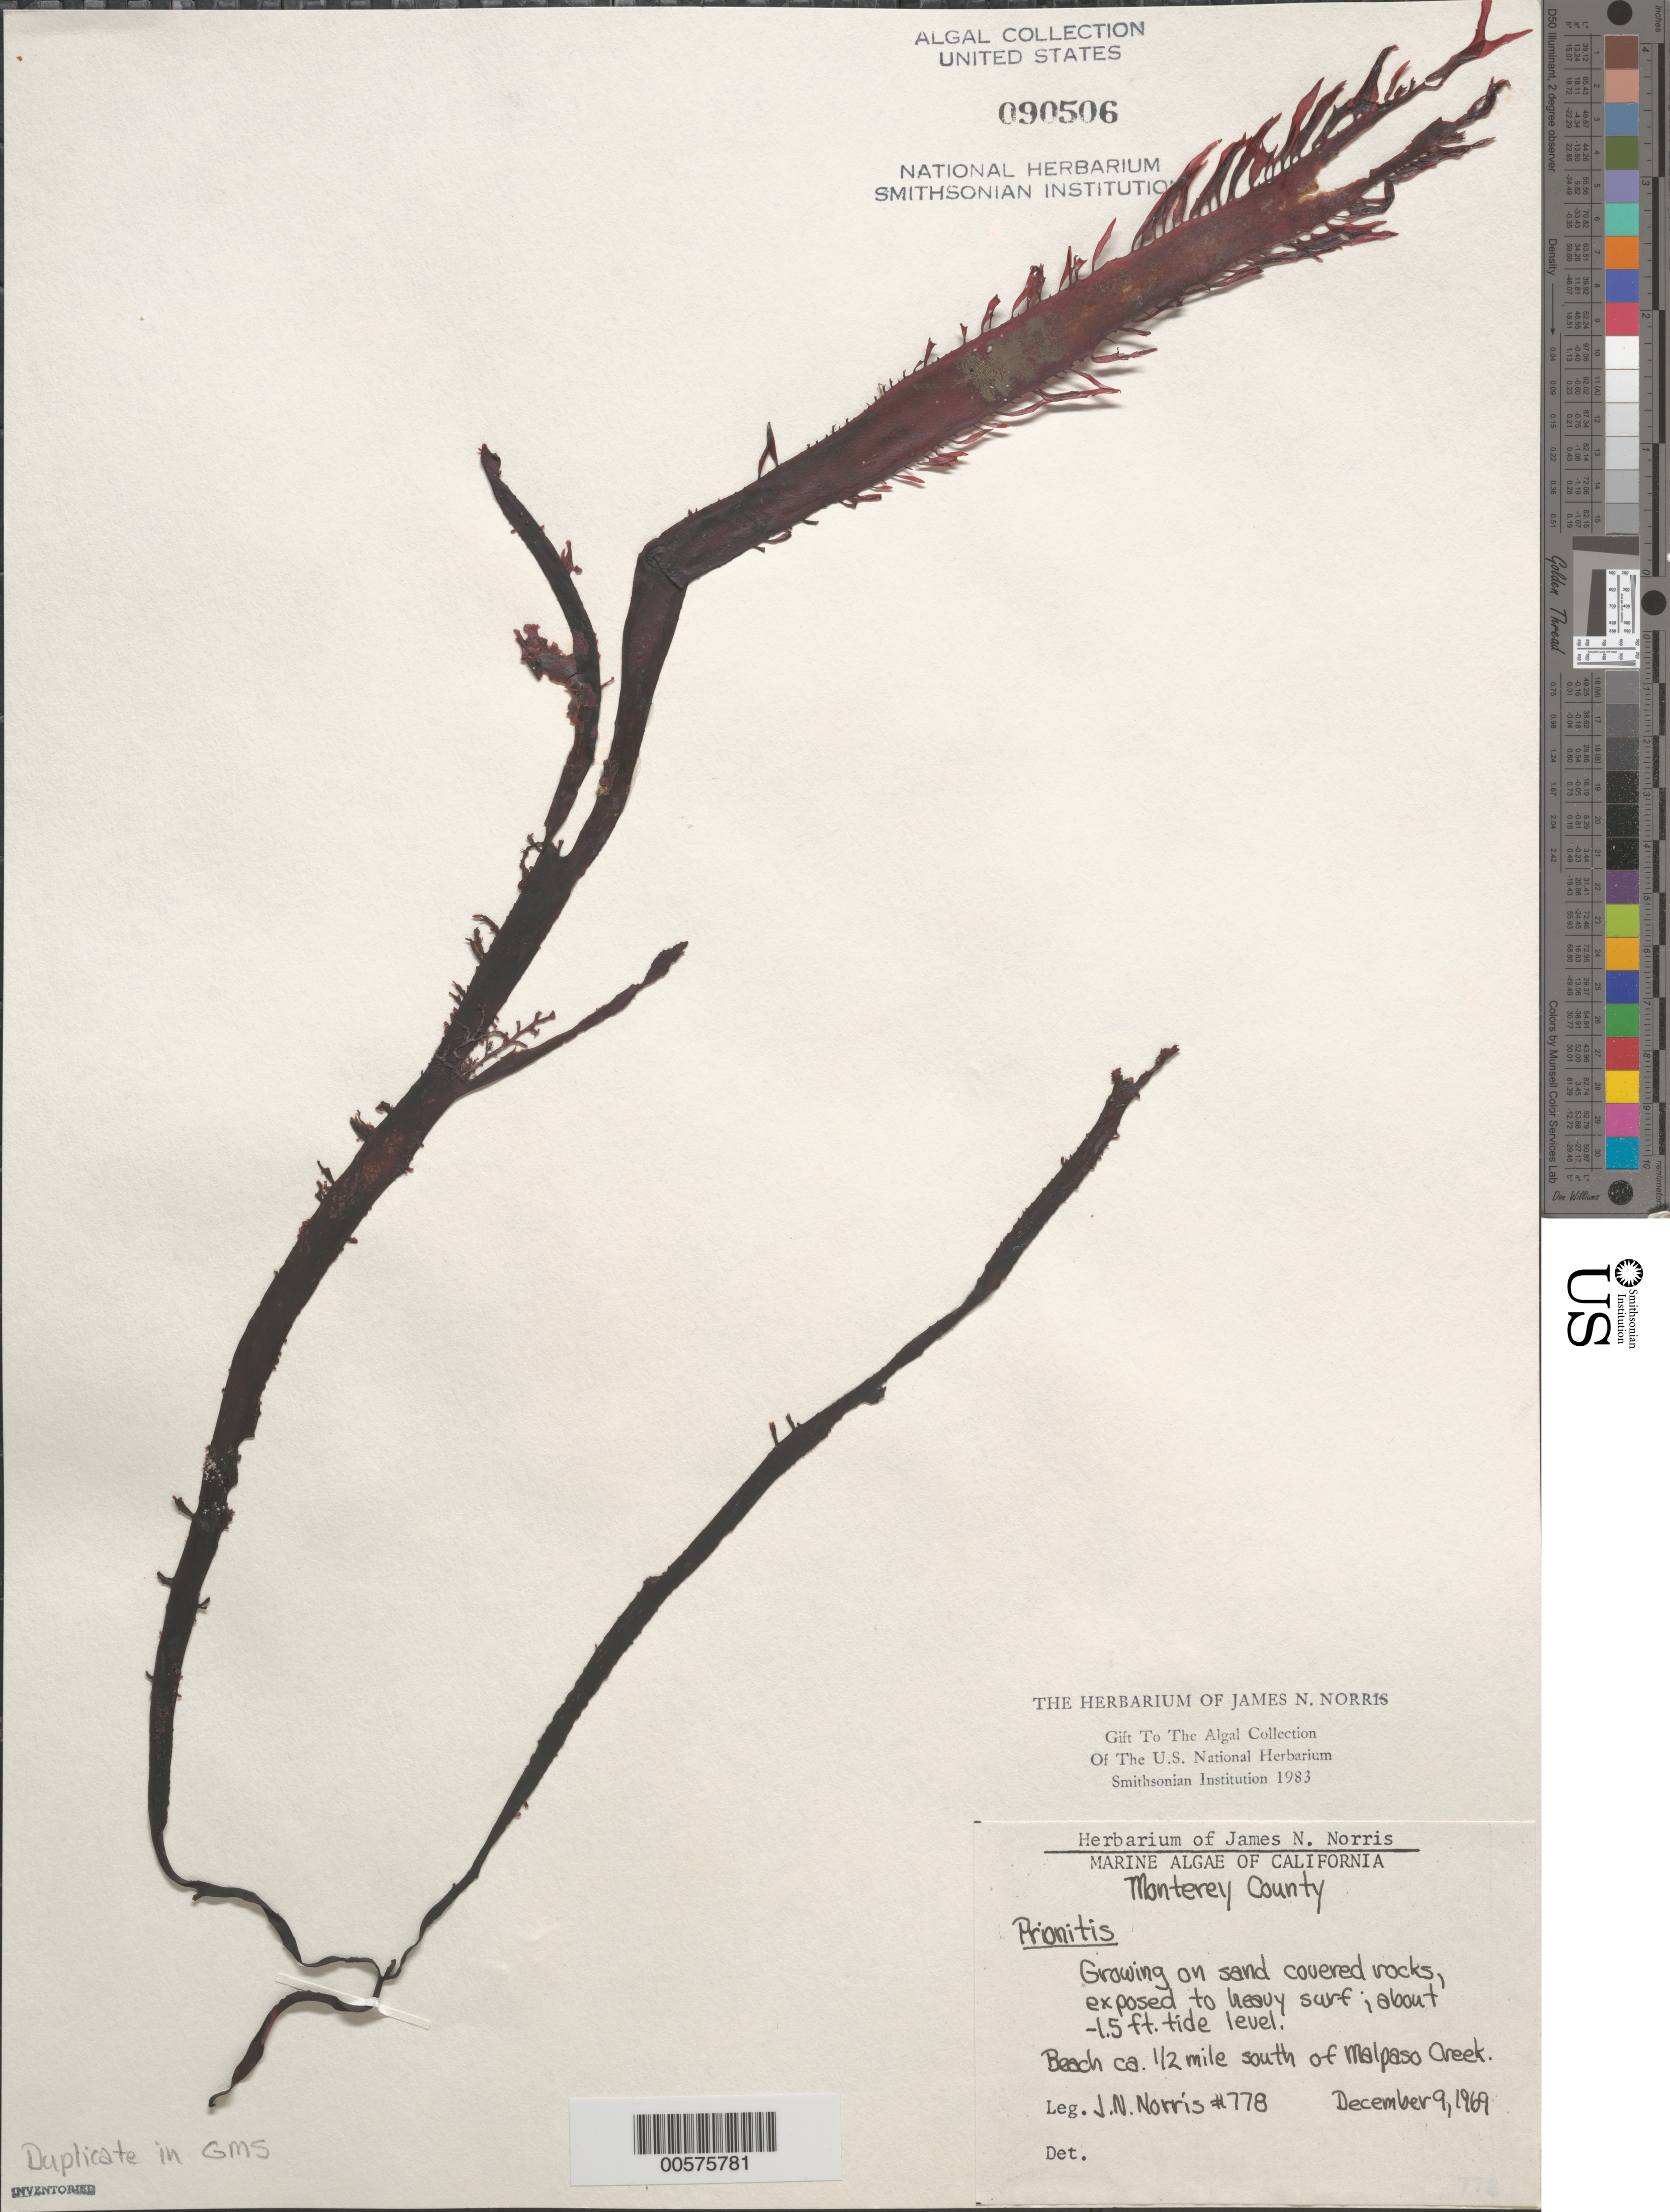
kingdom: Plantae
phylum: Rhodophyta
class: Florideophyceae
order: Cryptonemiales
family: Cryptonemiaceae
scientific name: Prionitis sp.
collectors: J. N. Norris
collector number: JN-778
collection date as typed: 09 Dec 1969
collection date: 1969-12-09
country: United States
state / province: California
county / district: Monterey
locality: Beach ca. 0.5 mile south of Malpaso Creek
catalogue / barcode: US 90506